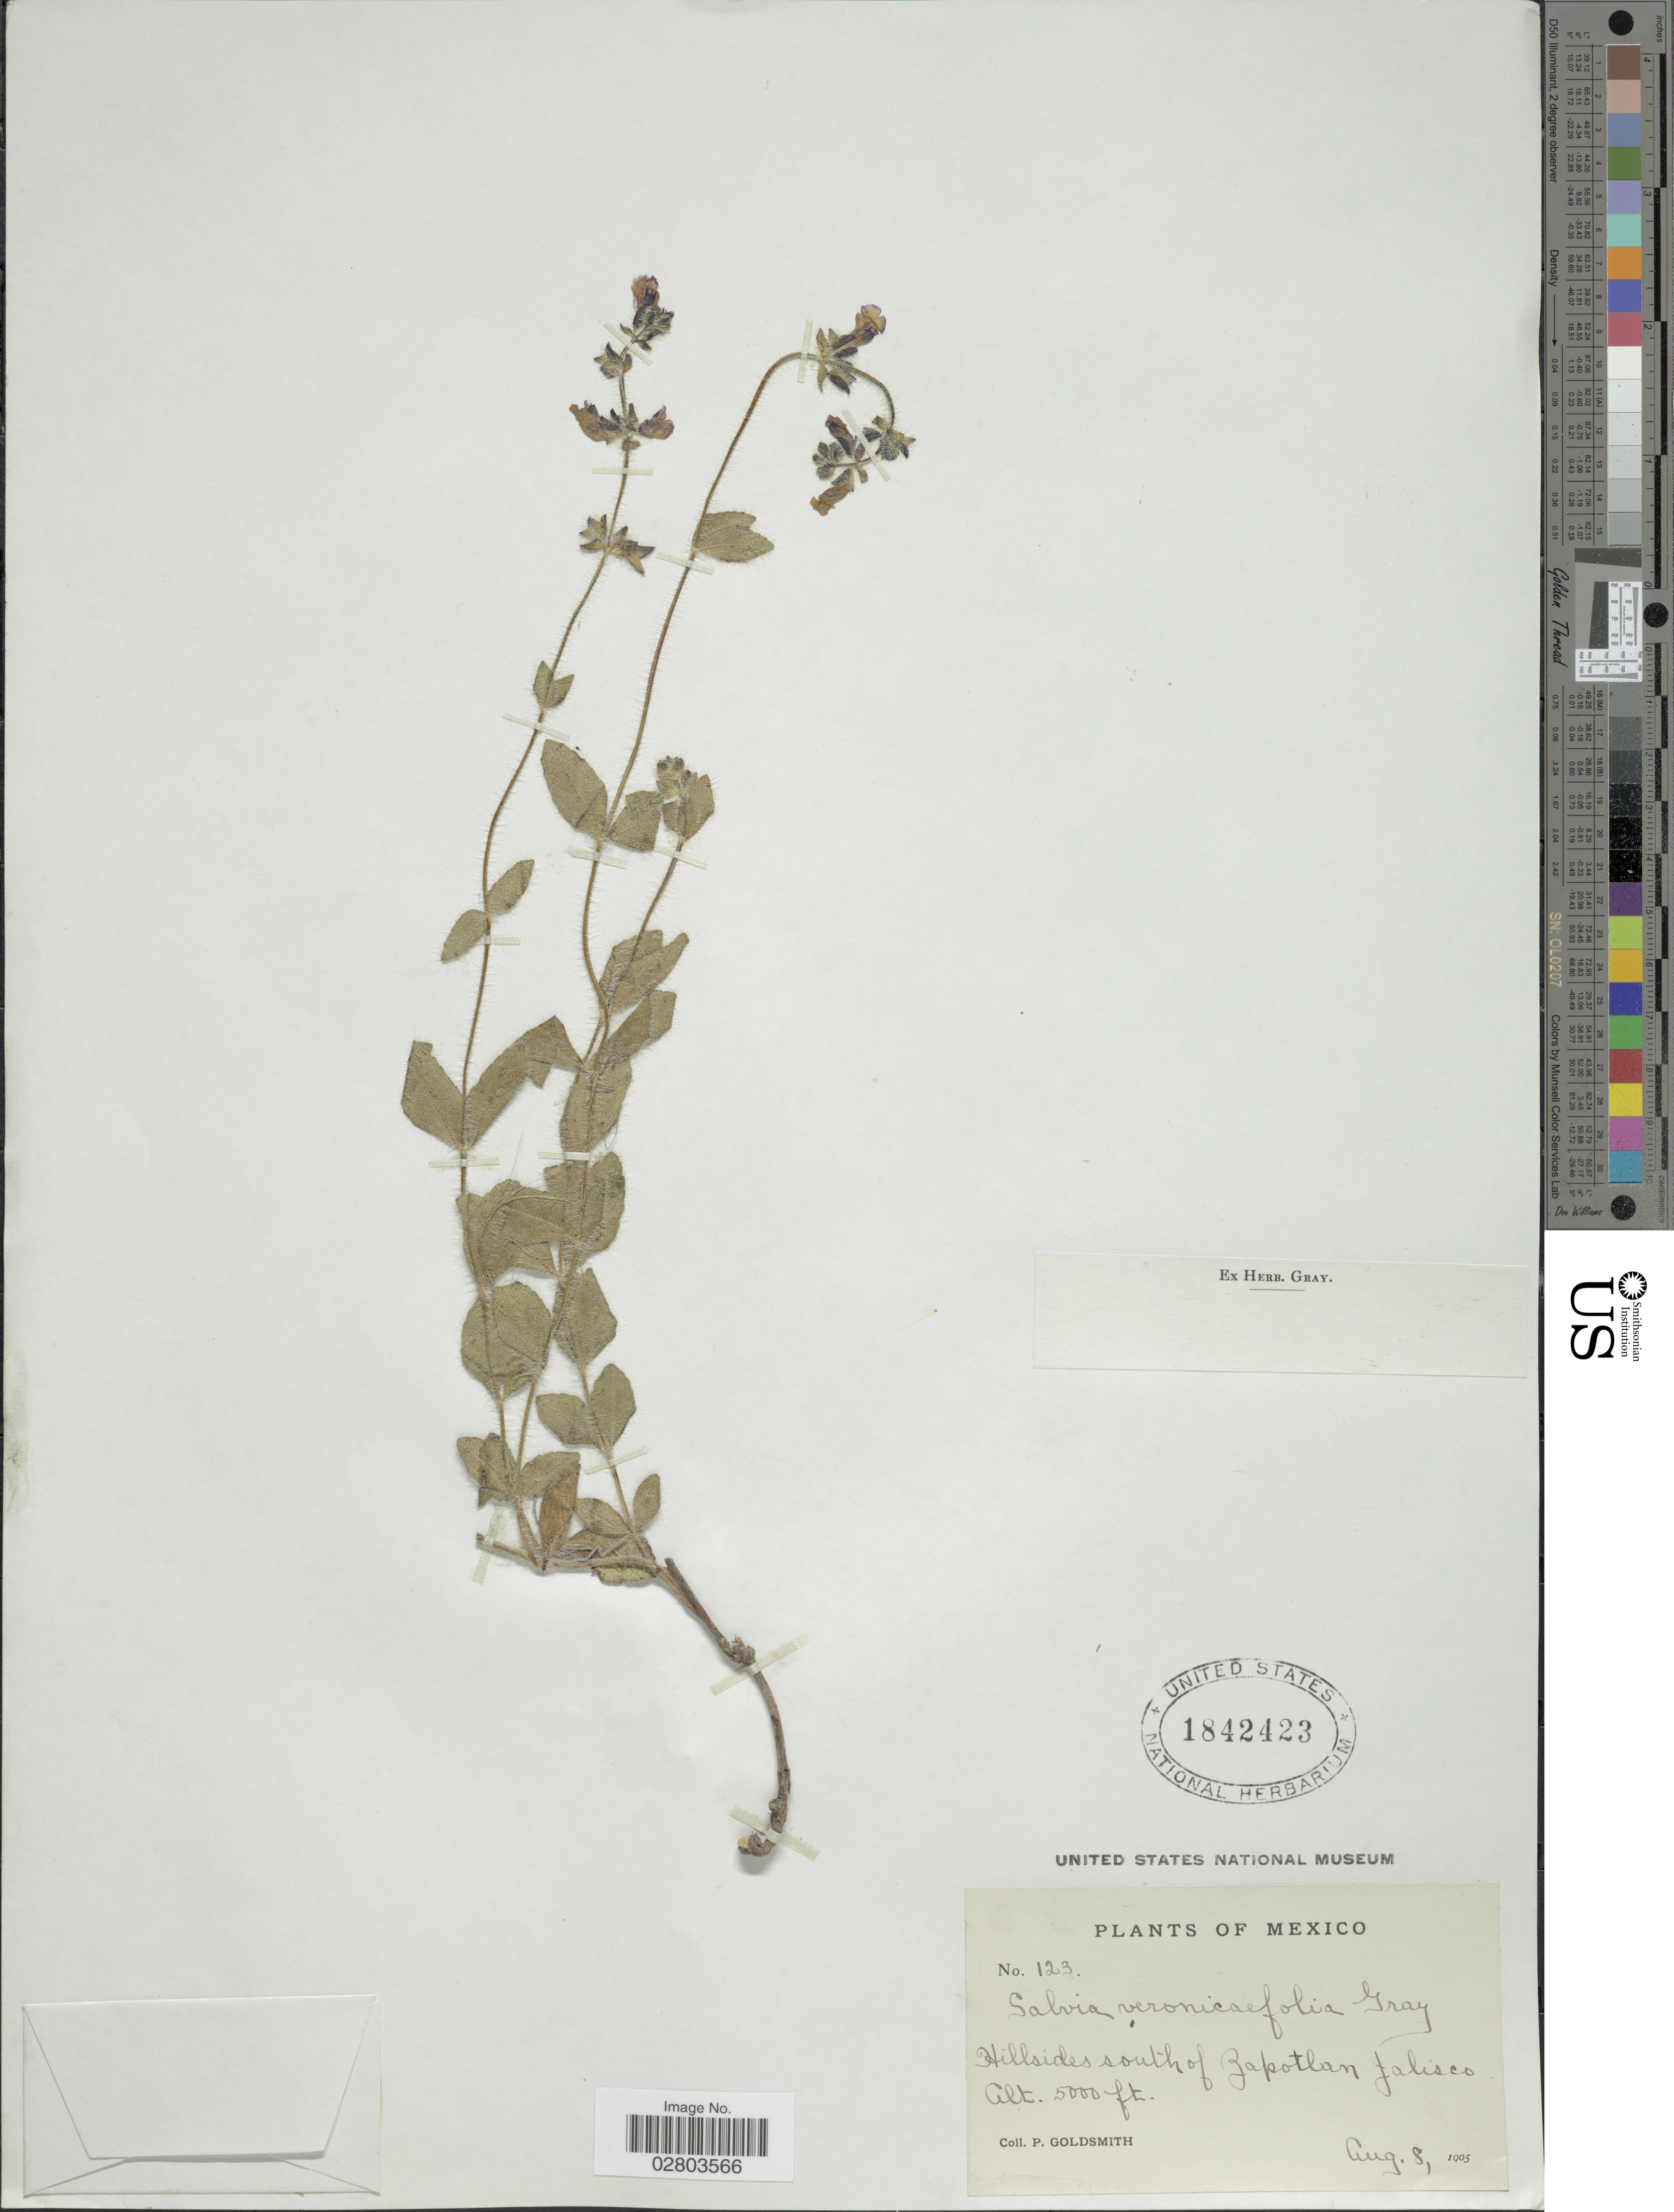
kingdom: Plantae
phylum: Tracheophyta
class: Magnoliopsida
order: Lamiales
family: Lamiaceae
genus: Salvia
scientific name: Salvia veronicaefolia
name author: A. Gray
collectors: P. Goldsmith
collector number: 123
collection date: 1905-08-08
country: Mexico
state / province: Jalisco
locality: Hillsides south of Zapotlan.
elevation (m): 1524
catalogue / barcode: US 1842423